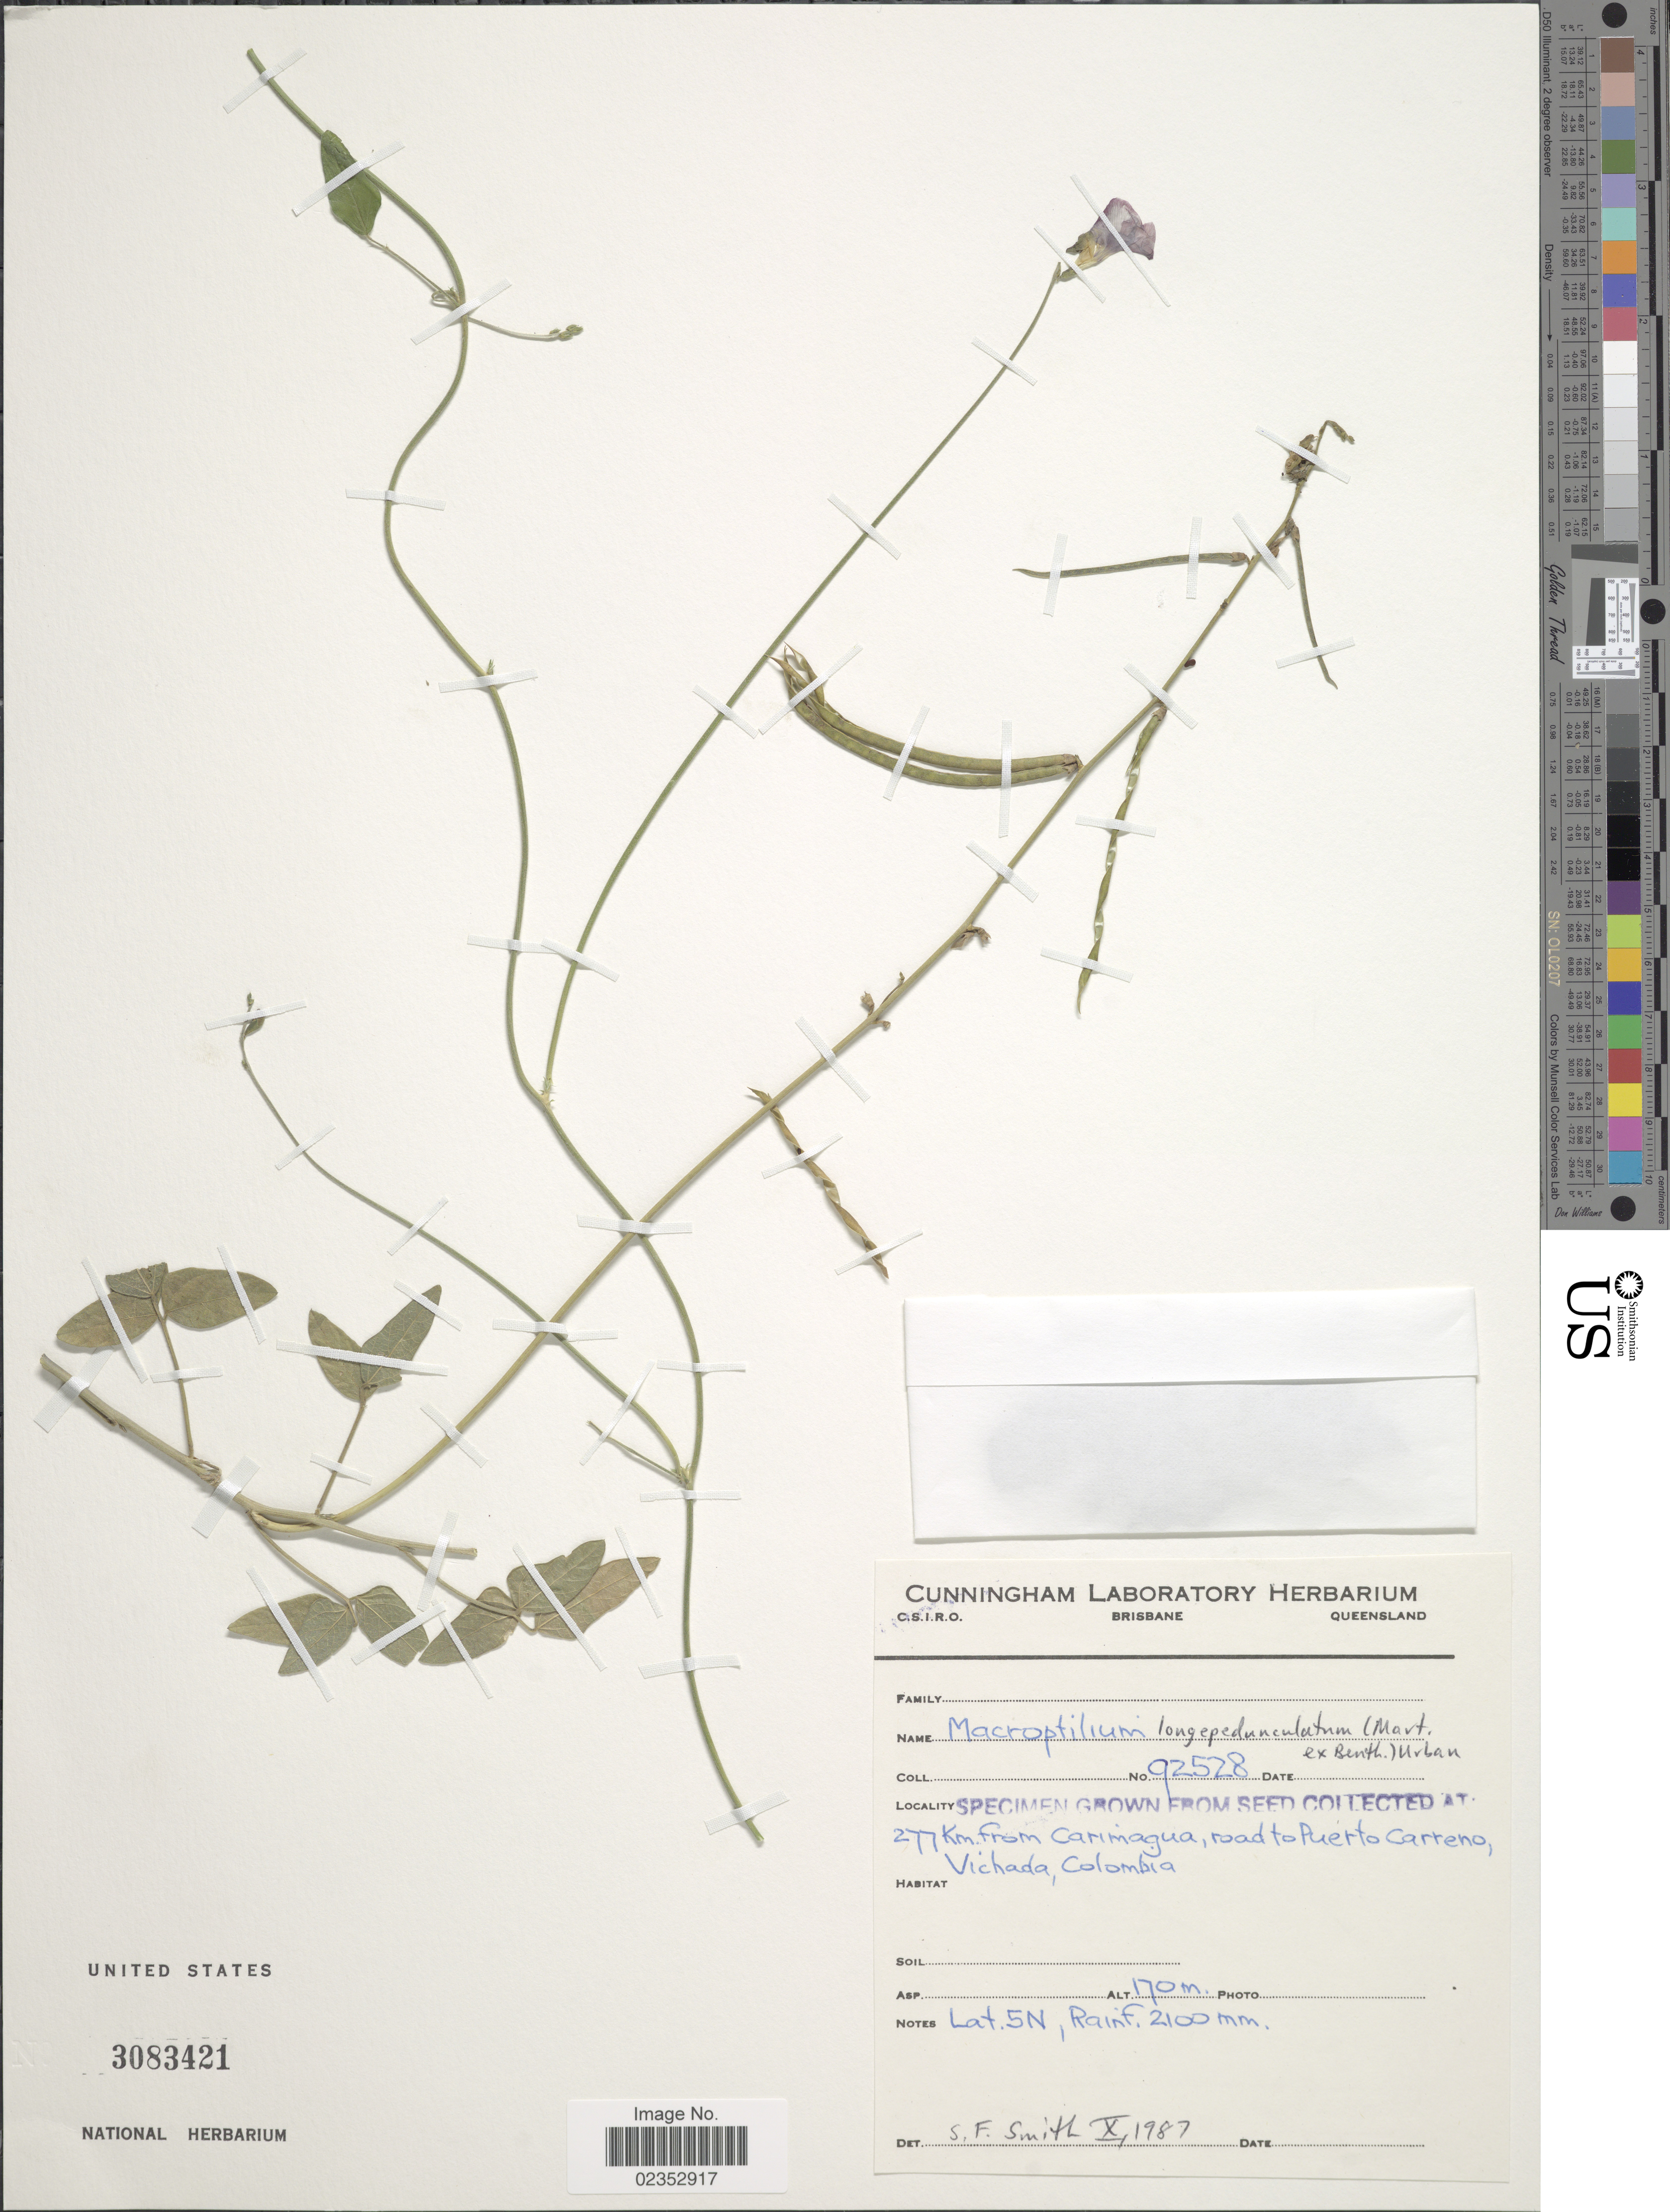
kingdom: Plantae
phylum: Tracheophyta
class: Magnoliopsida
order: Fabales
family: Fabaceae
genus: Macroptilium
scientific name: Macroptilium gracile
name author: (Poepp. ex Benth.) Urb.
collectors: Ex Herb. Cunningham Laboratory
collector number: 92528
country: Colombia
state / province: Vichada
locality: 277 km from Carimagua, road to Puerto Carreno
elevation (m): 170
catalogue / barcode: US 3083421